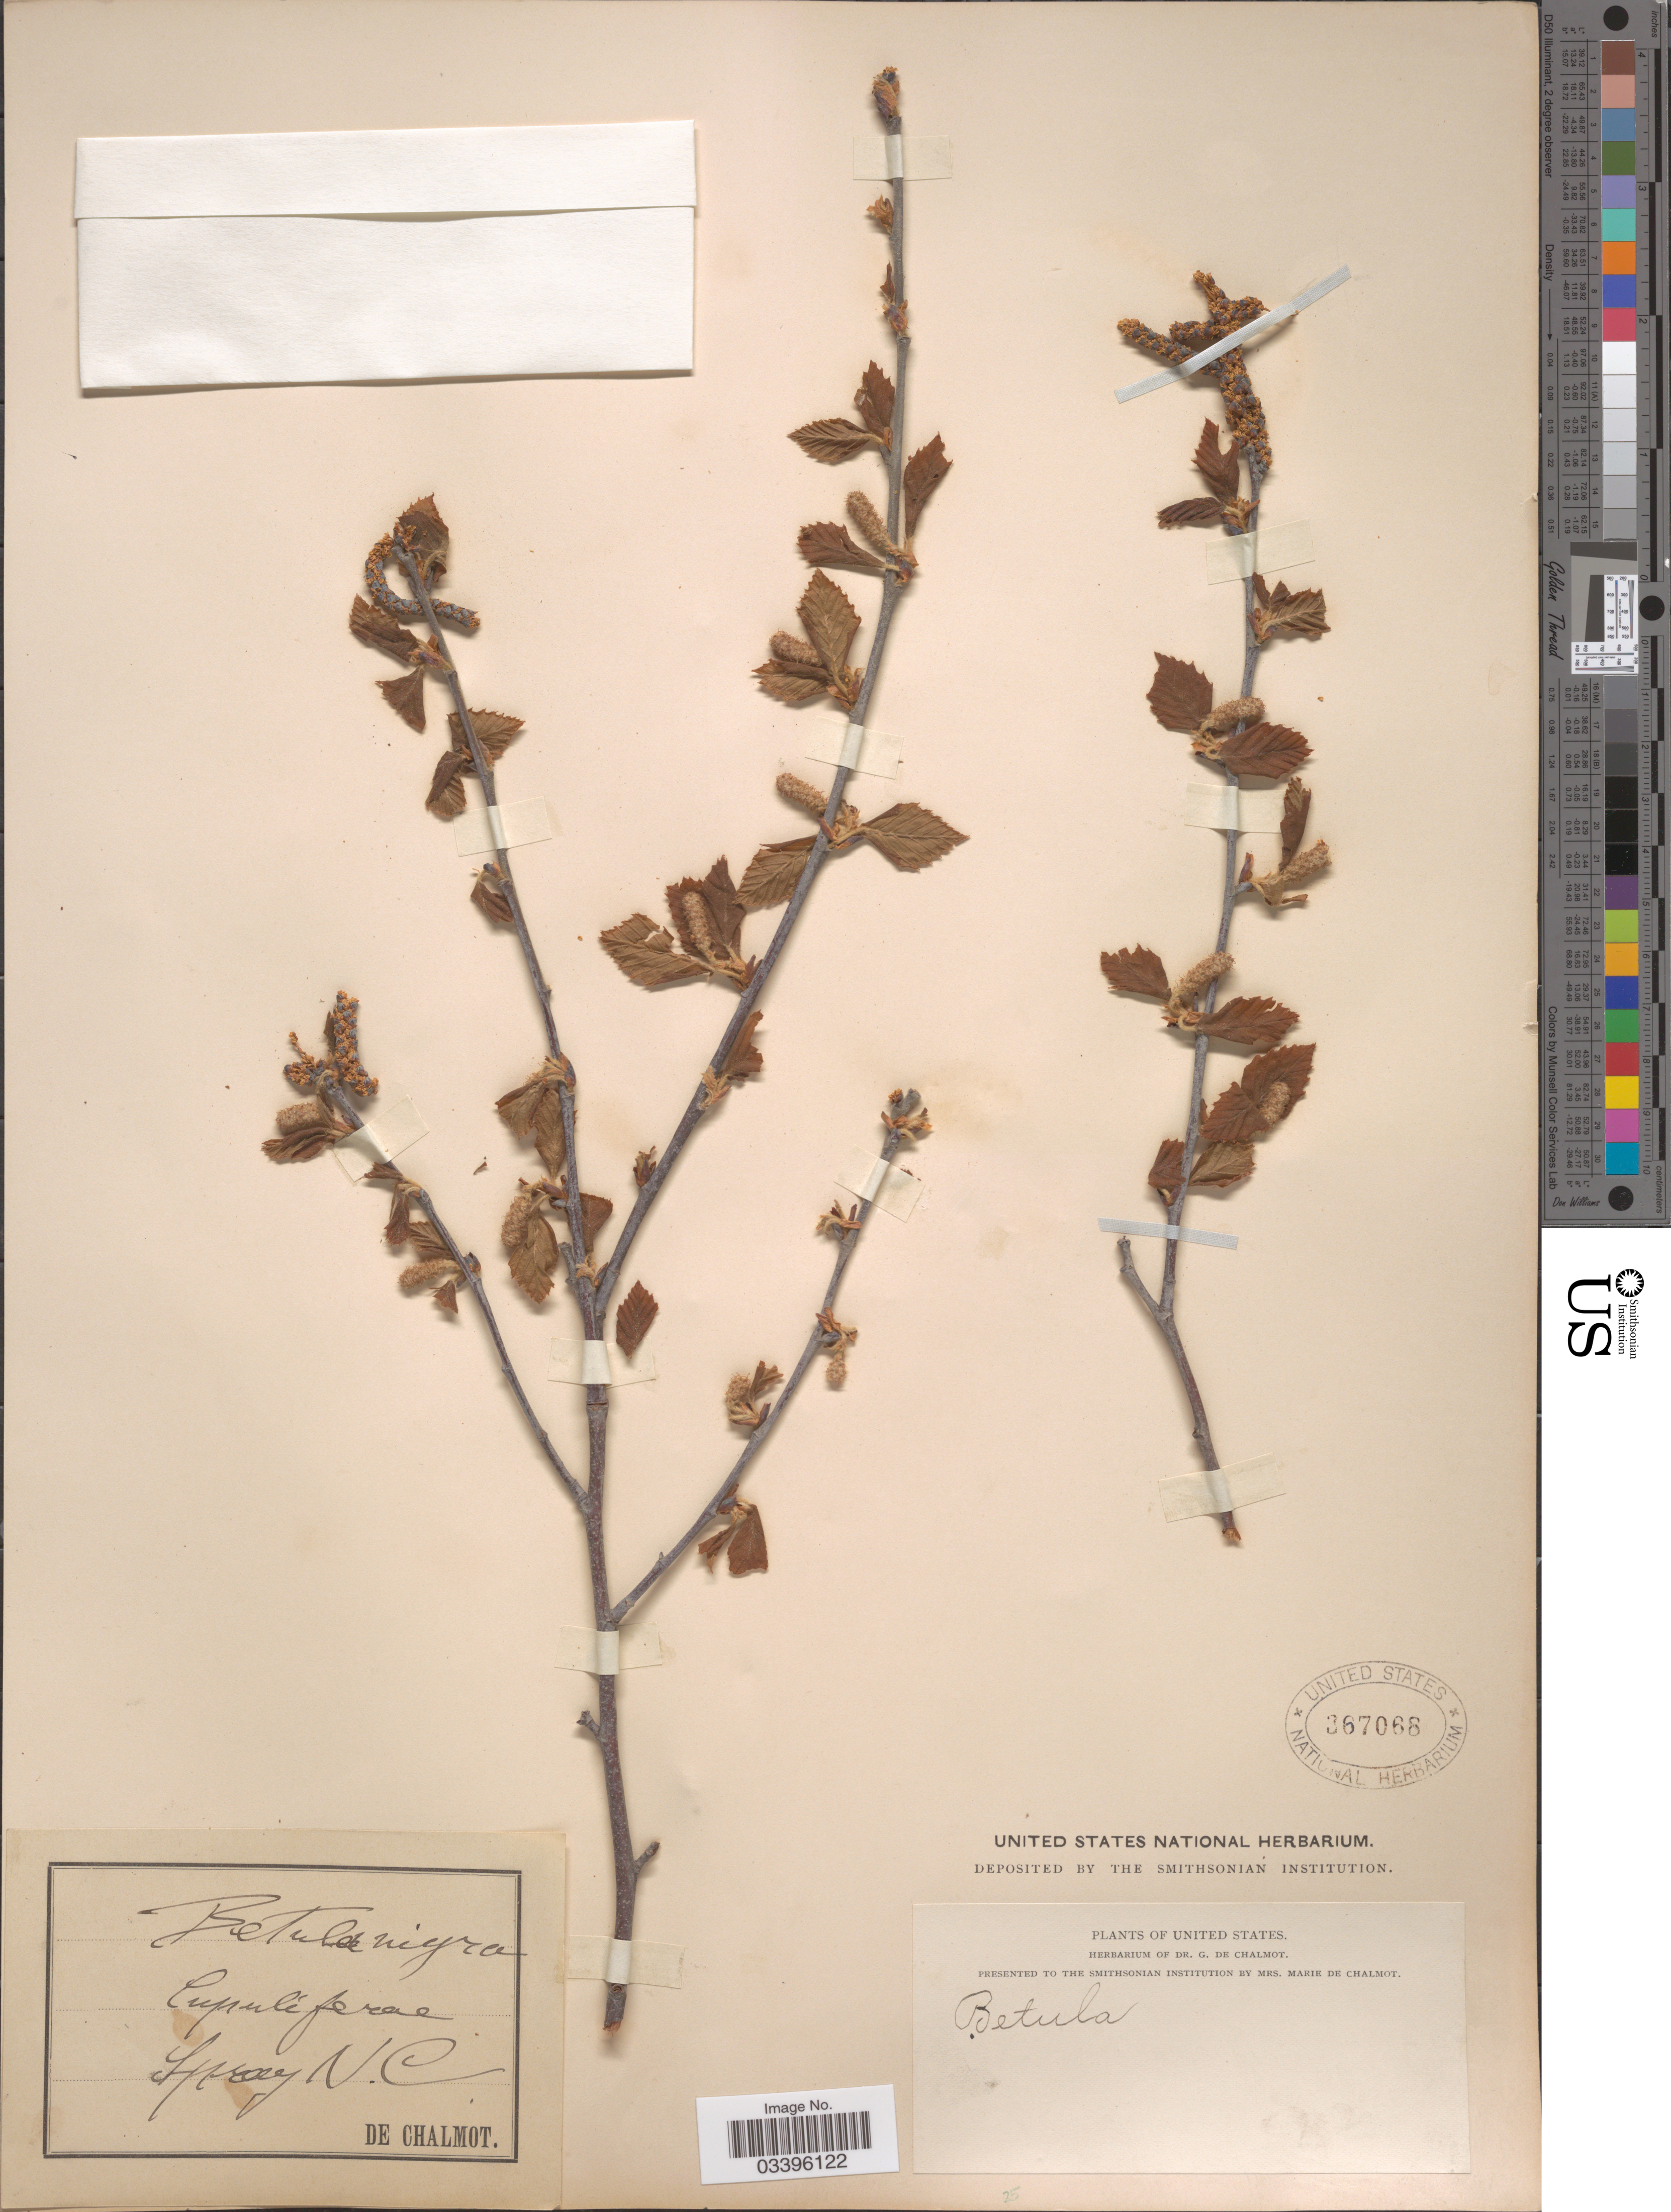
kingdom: Plantae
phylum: Tracheophyta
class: Magnoliopsida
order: Fagales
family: Betulaceae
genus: Betula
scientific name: Betula nigra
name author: L.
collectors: G. de Chalmot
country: United States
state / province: North Carolina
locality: Spray.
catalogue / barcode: US 367068